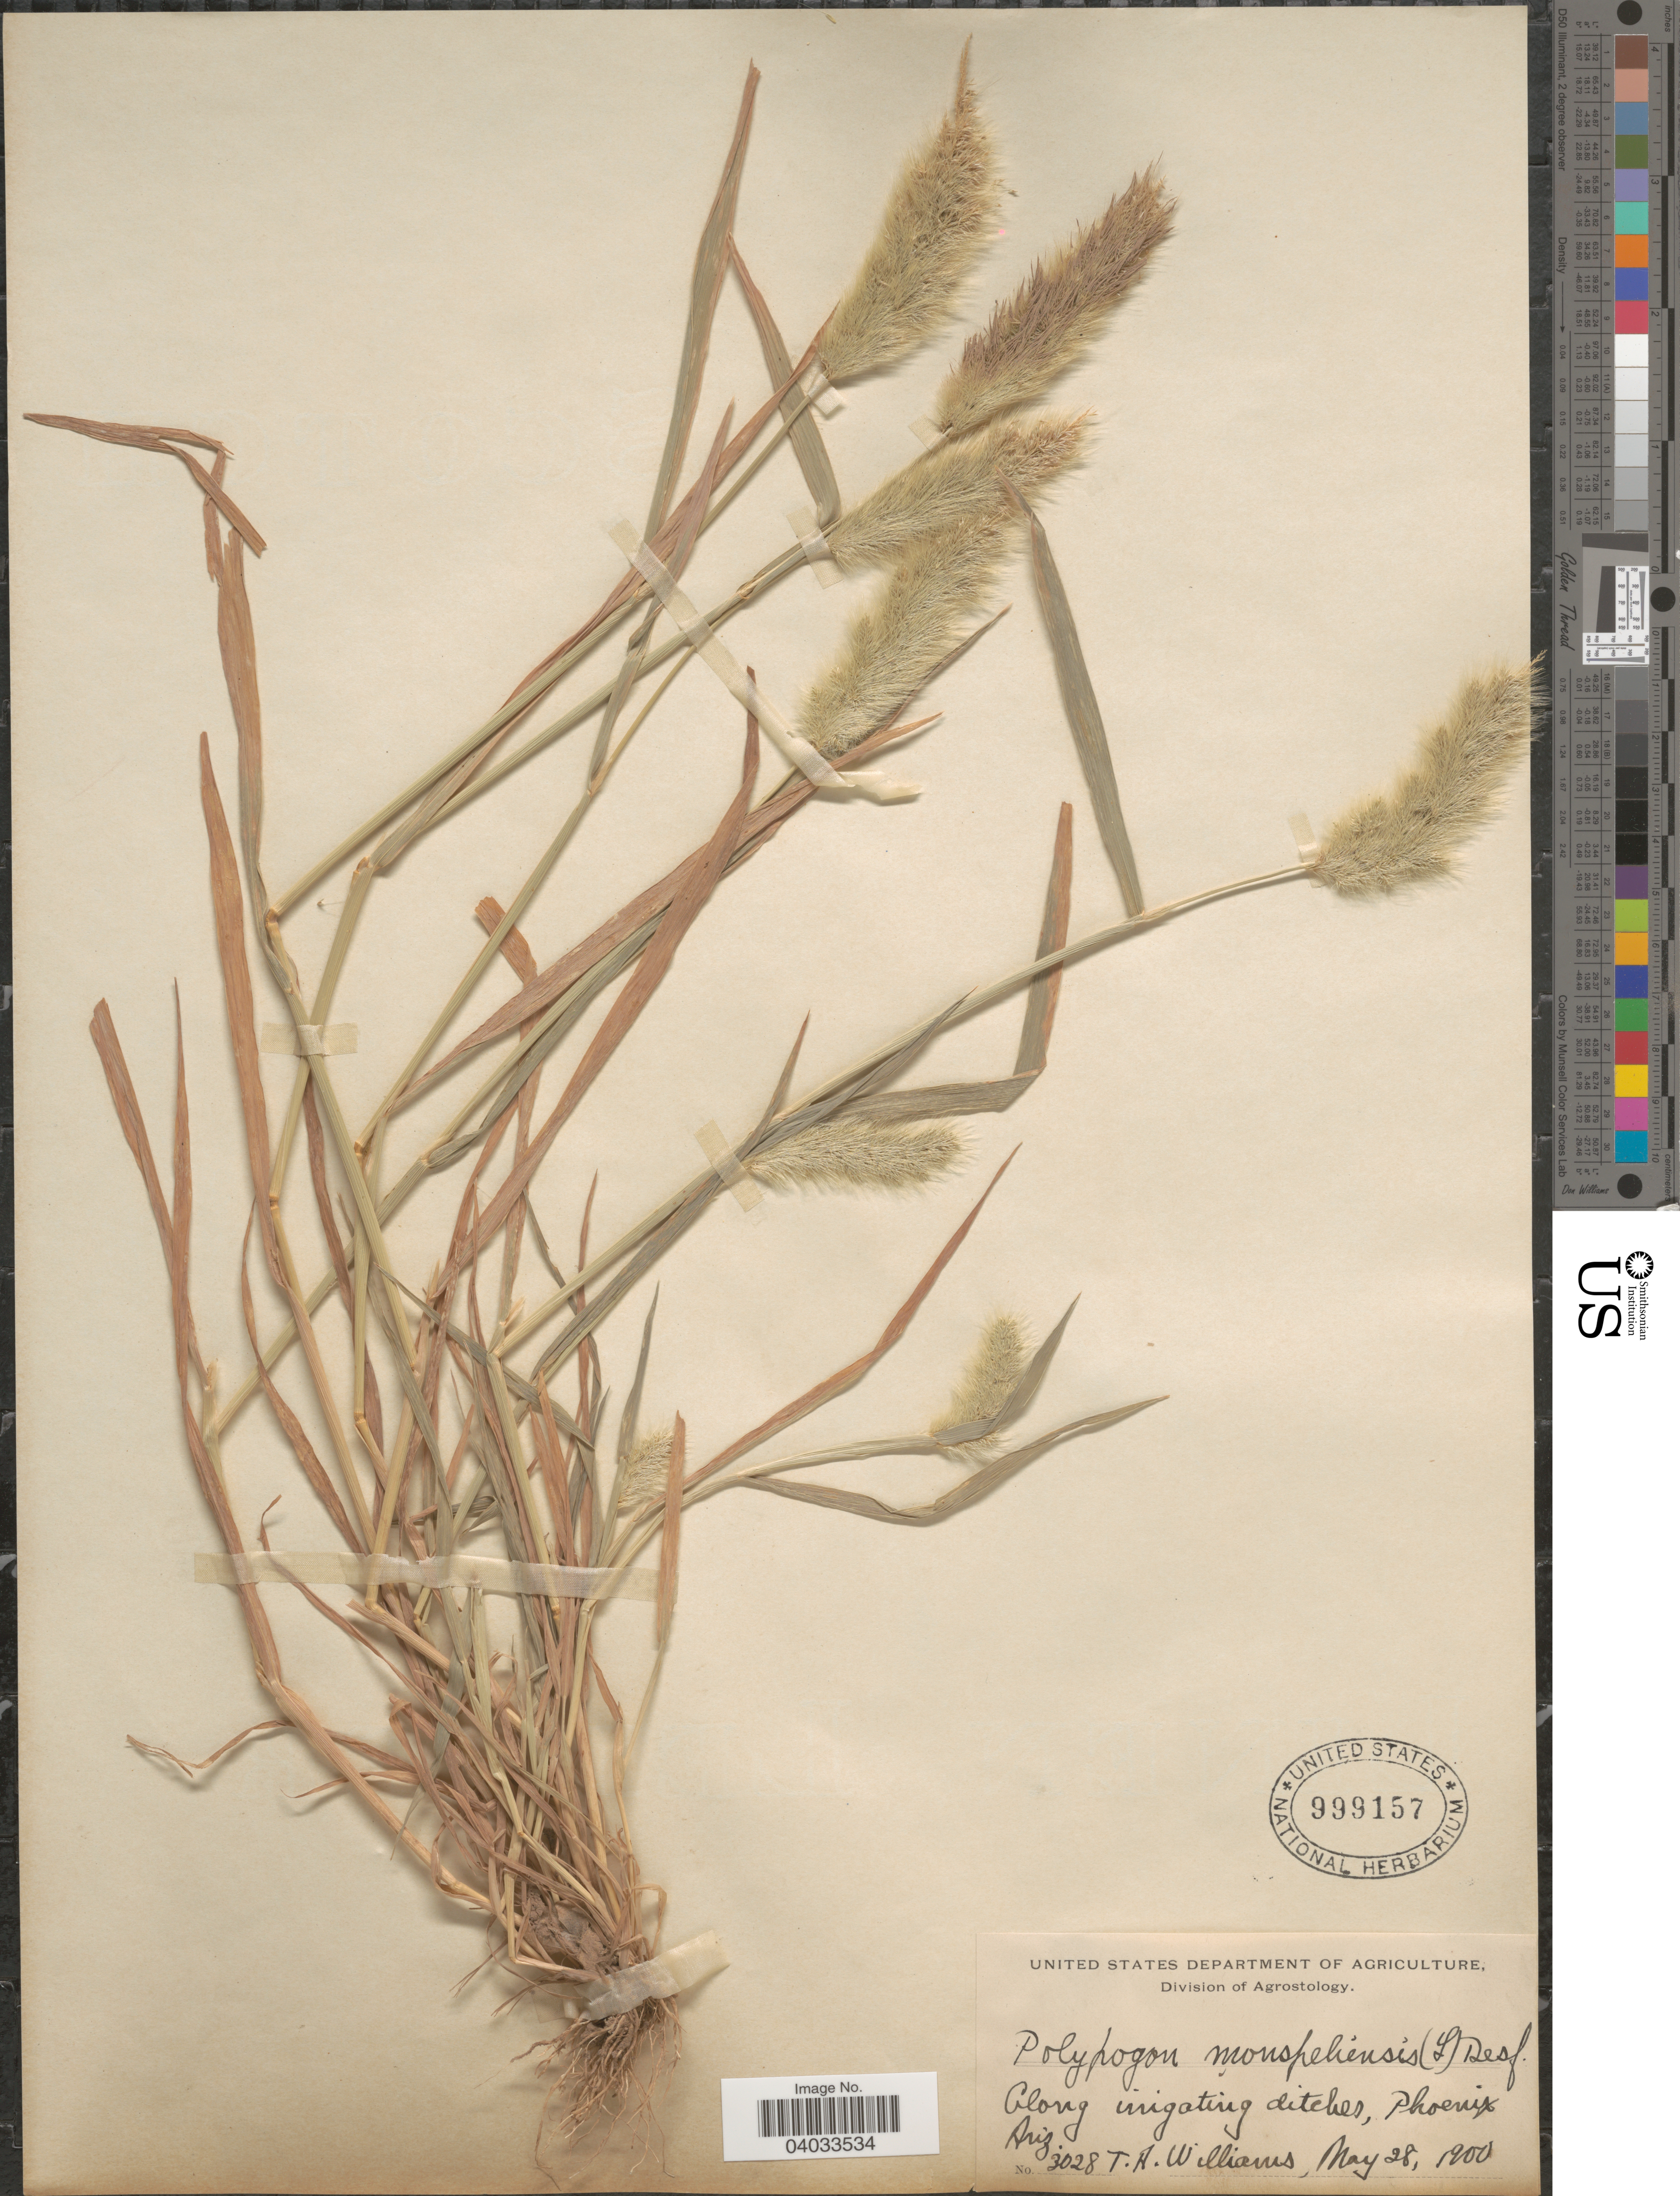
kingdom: Plantae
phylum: Tracheophyta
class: Liliopsida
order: Poales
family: Poaceae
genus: Polypogon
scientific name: Polypogon monspeliensis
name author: (L.) Desf.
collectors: T. Williams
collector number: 3028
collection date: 1900-05-28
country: United States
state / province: Arizona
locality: Along irrigating ditches, Phoenix.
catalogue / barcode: US 999157